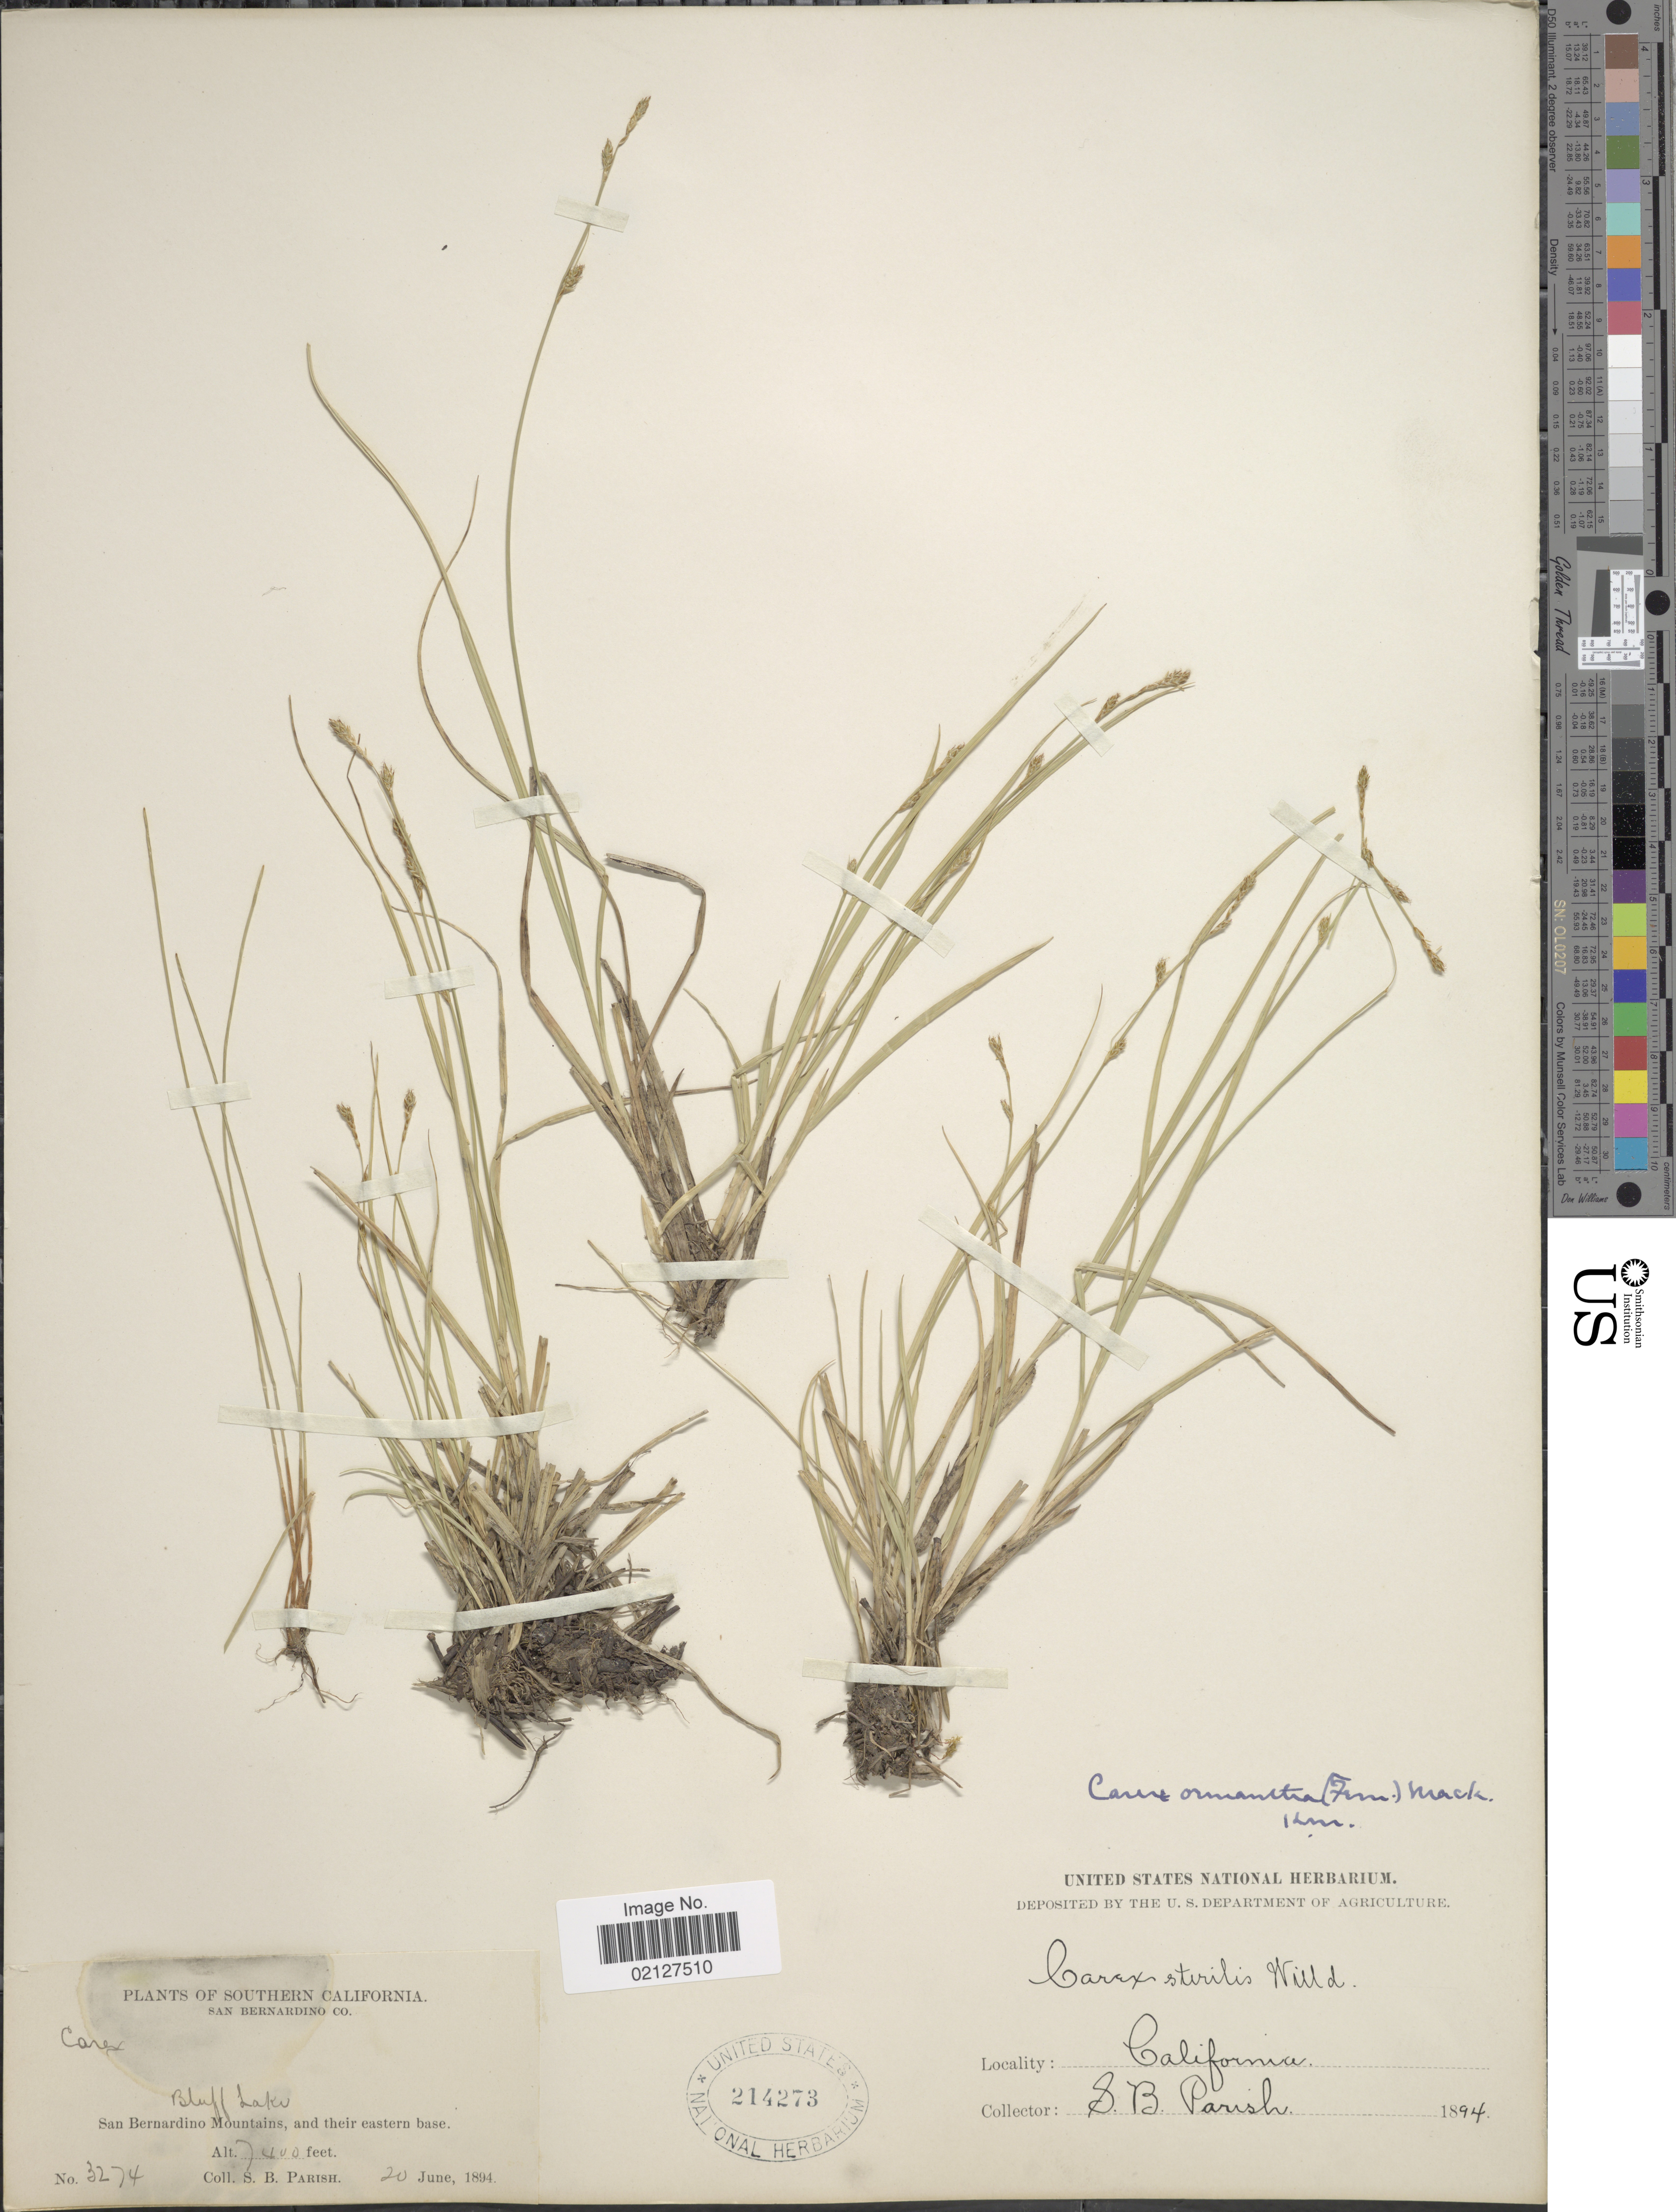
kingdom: Plantae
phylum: Tracheophyta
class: Liliopsida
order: Poales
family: Cyperaceae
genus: Carex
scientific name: Carex echinata subsp. echinata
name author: Murray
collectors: S. B. Parish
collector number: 3274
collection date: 1894-06-20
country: United States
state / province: California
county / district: San Bernardino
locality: Southern California, San Bernardino Co., Bluff Lake, San Bernardino Mountains, and their eastern base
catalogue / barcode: US 214273